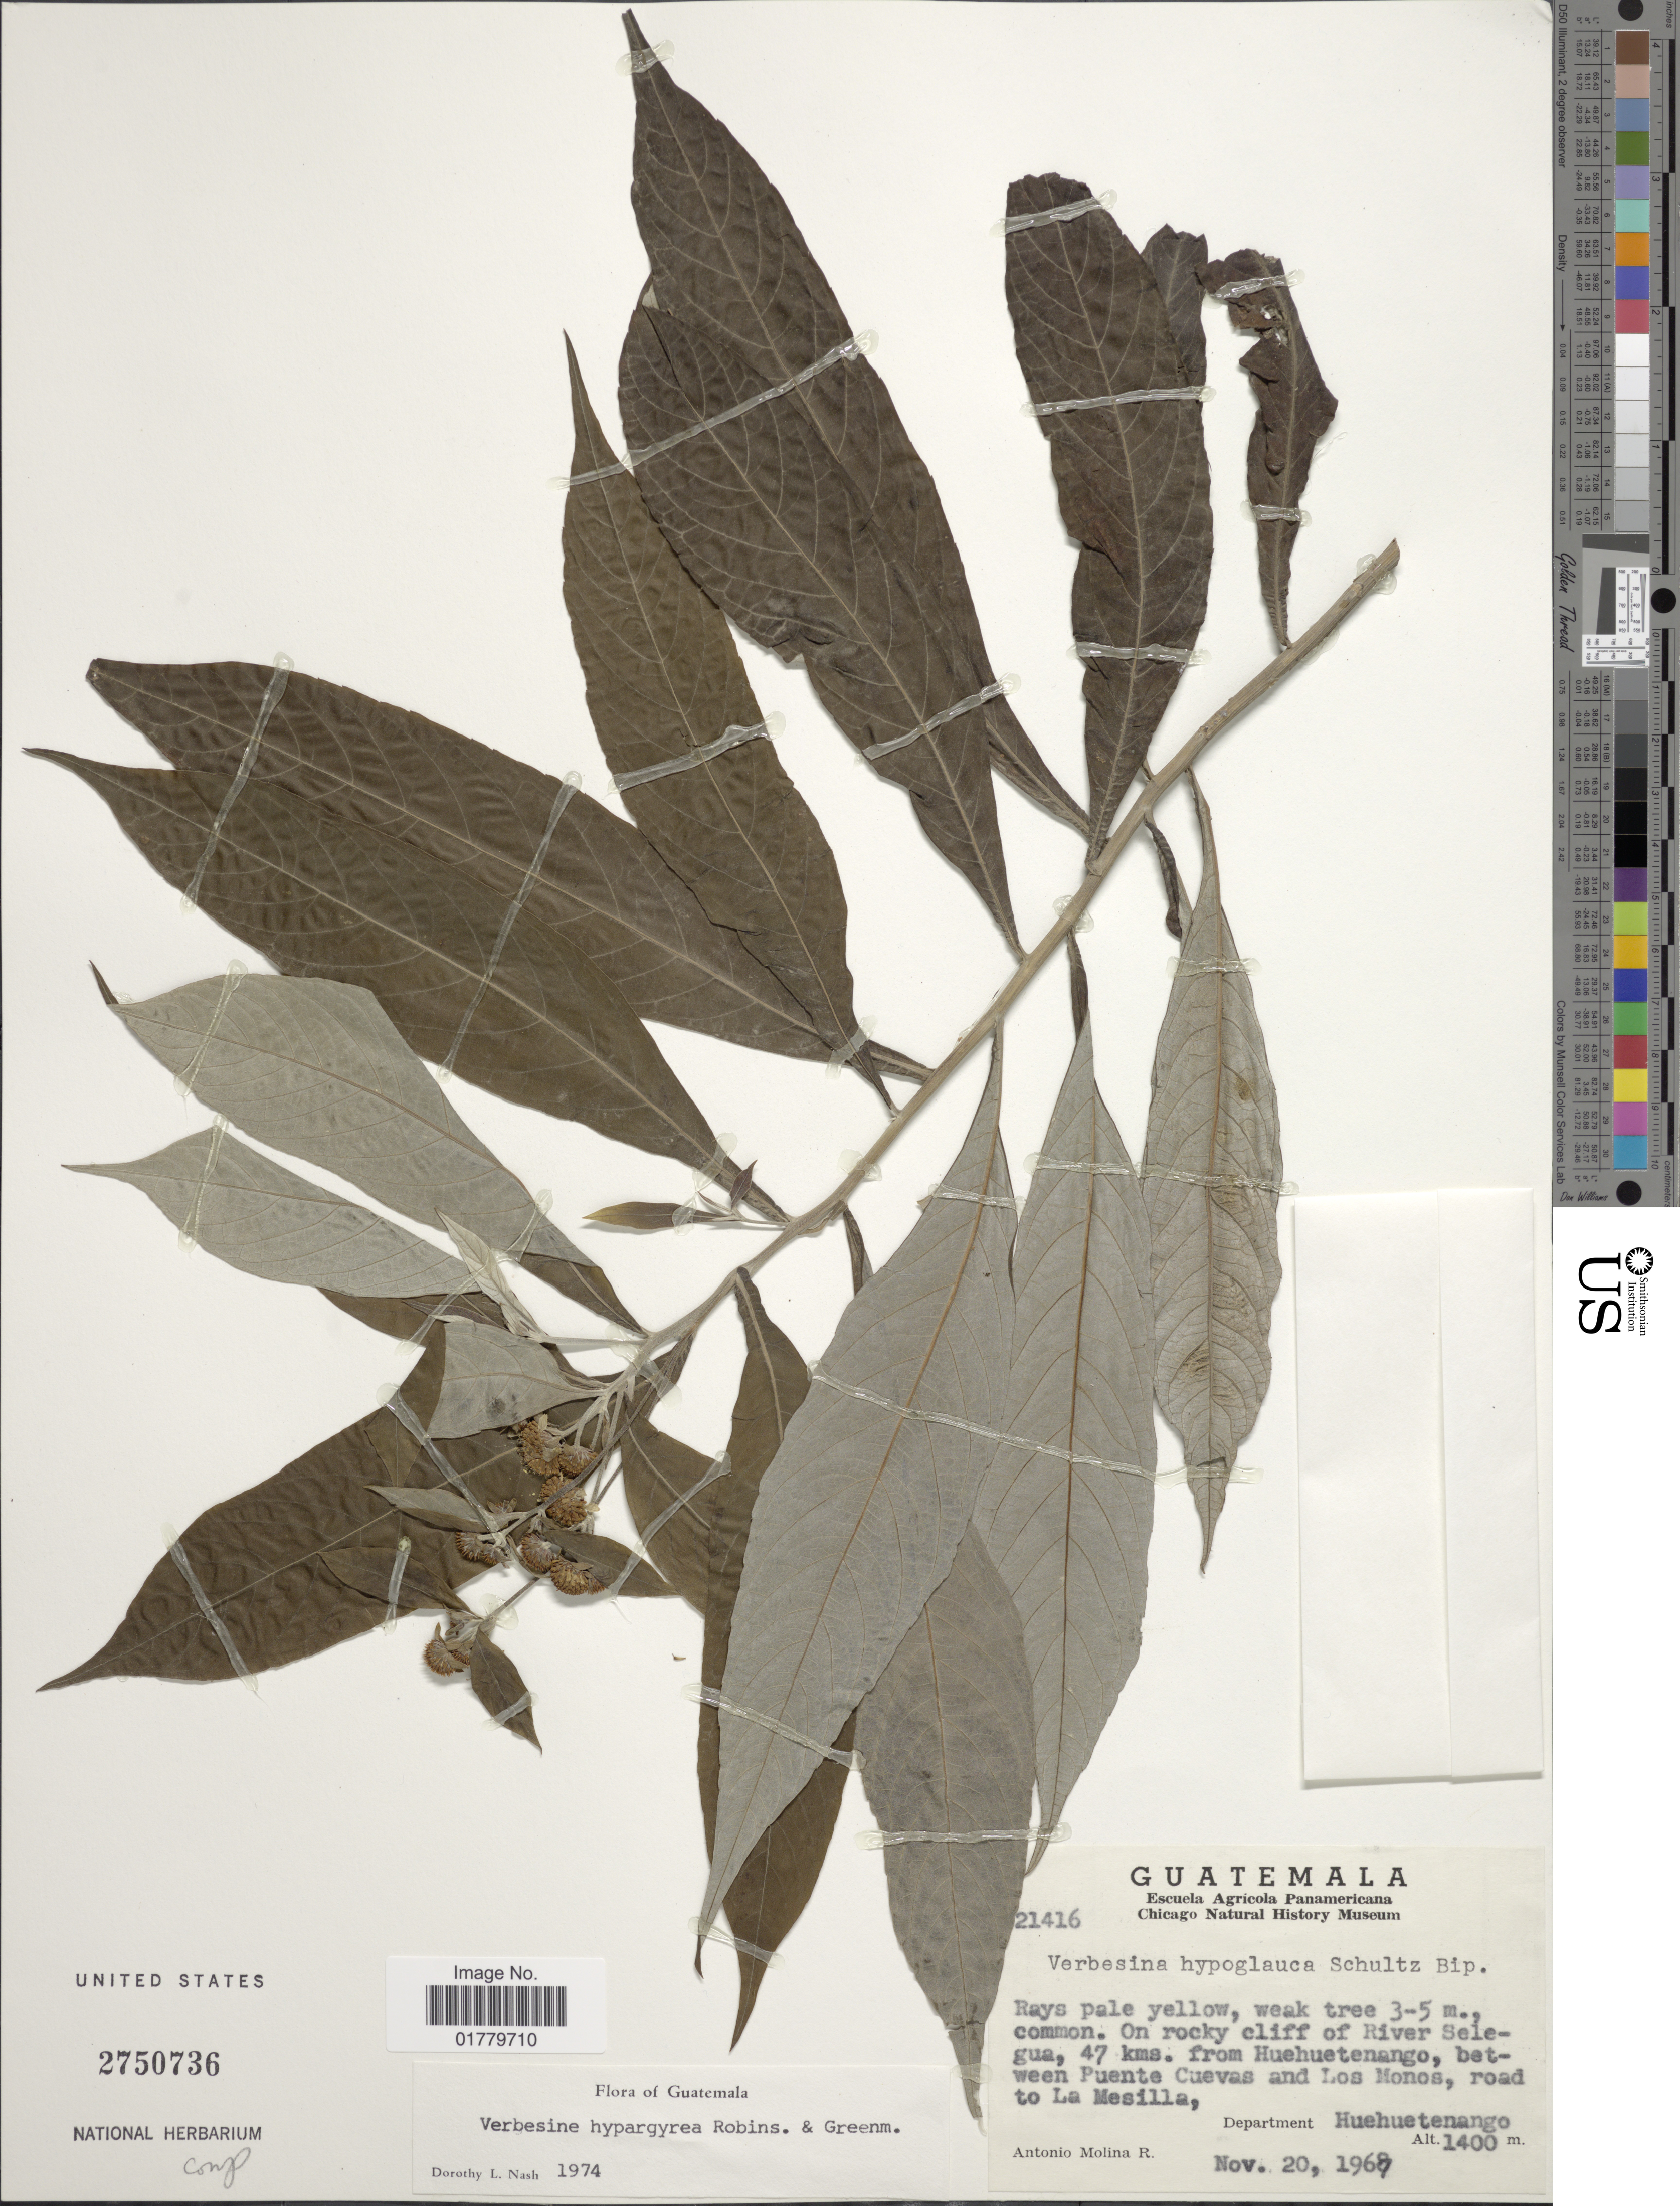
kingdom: Plantae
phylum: Tracheophyta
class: Magnoliopsida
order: Asterales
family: Asteraceae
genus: Verbesina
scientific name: Verbesina hypargyrea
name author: B.L. Rob. & Greenm.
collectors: A. Molina R.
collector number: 21416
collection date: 1967-11-20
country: Guatemala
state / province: Huehuetenango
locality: On rovky cliff of River Selegua, 47 kms. from Huehuetenango, between Puente Cuevas and Los Monos, road to La Mesilla, Department Huehuetenango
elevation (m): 1400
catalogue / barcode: US 2750736